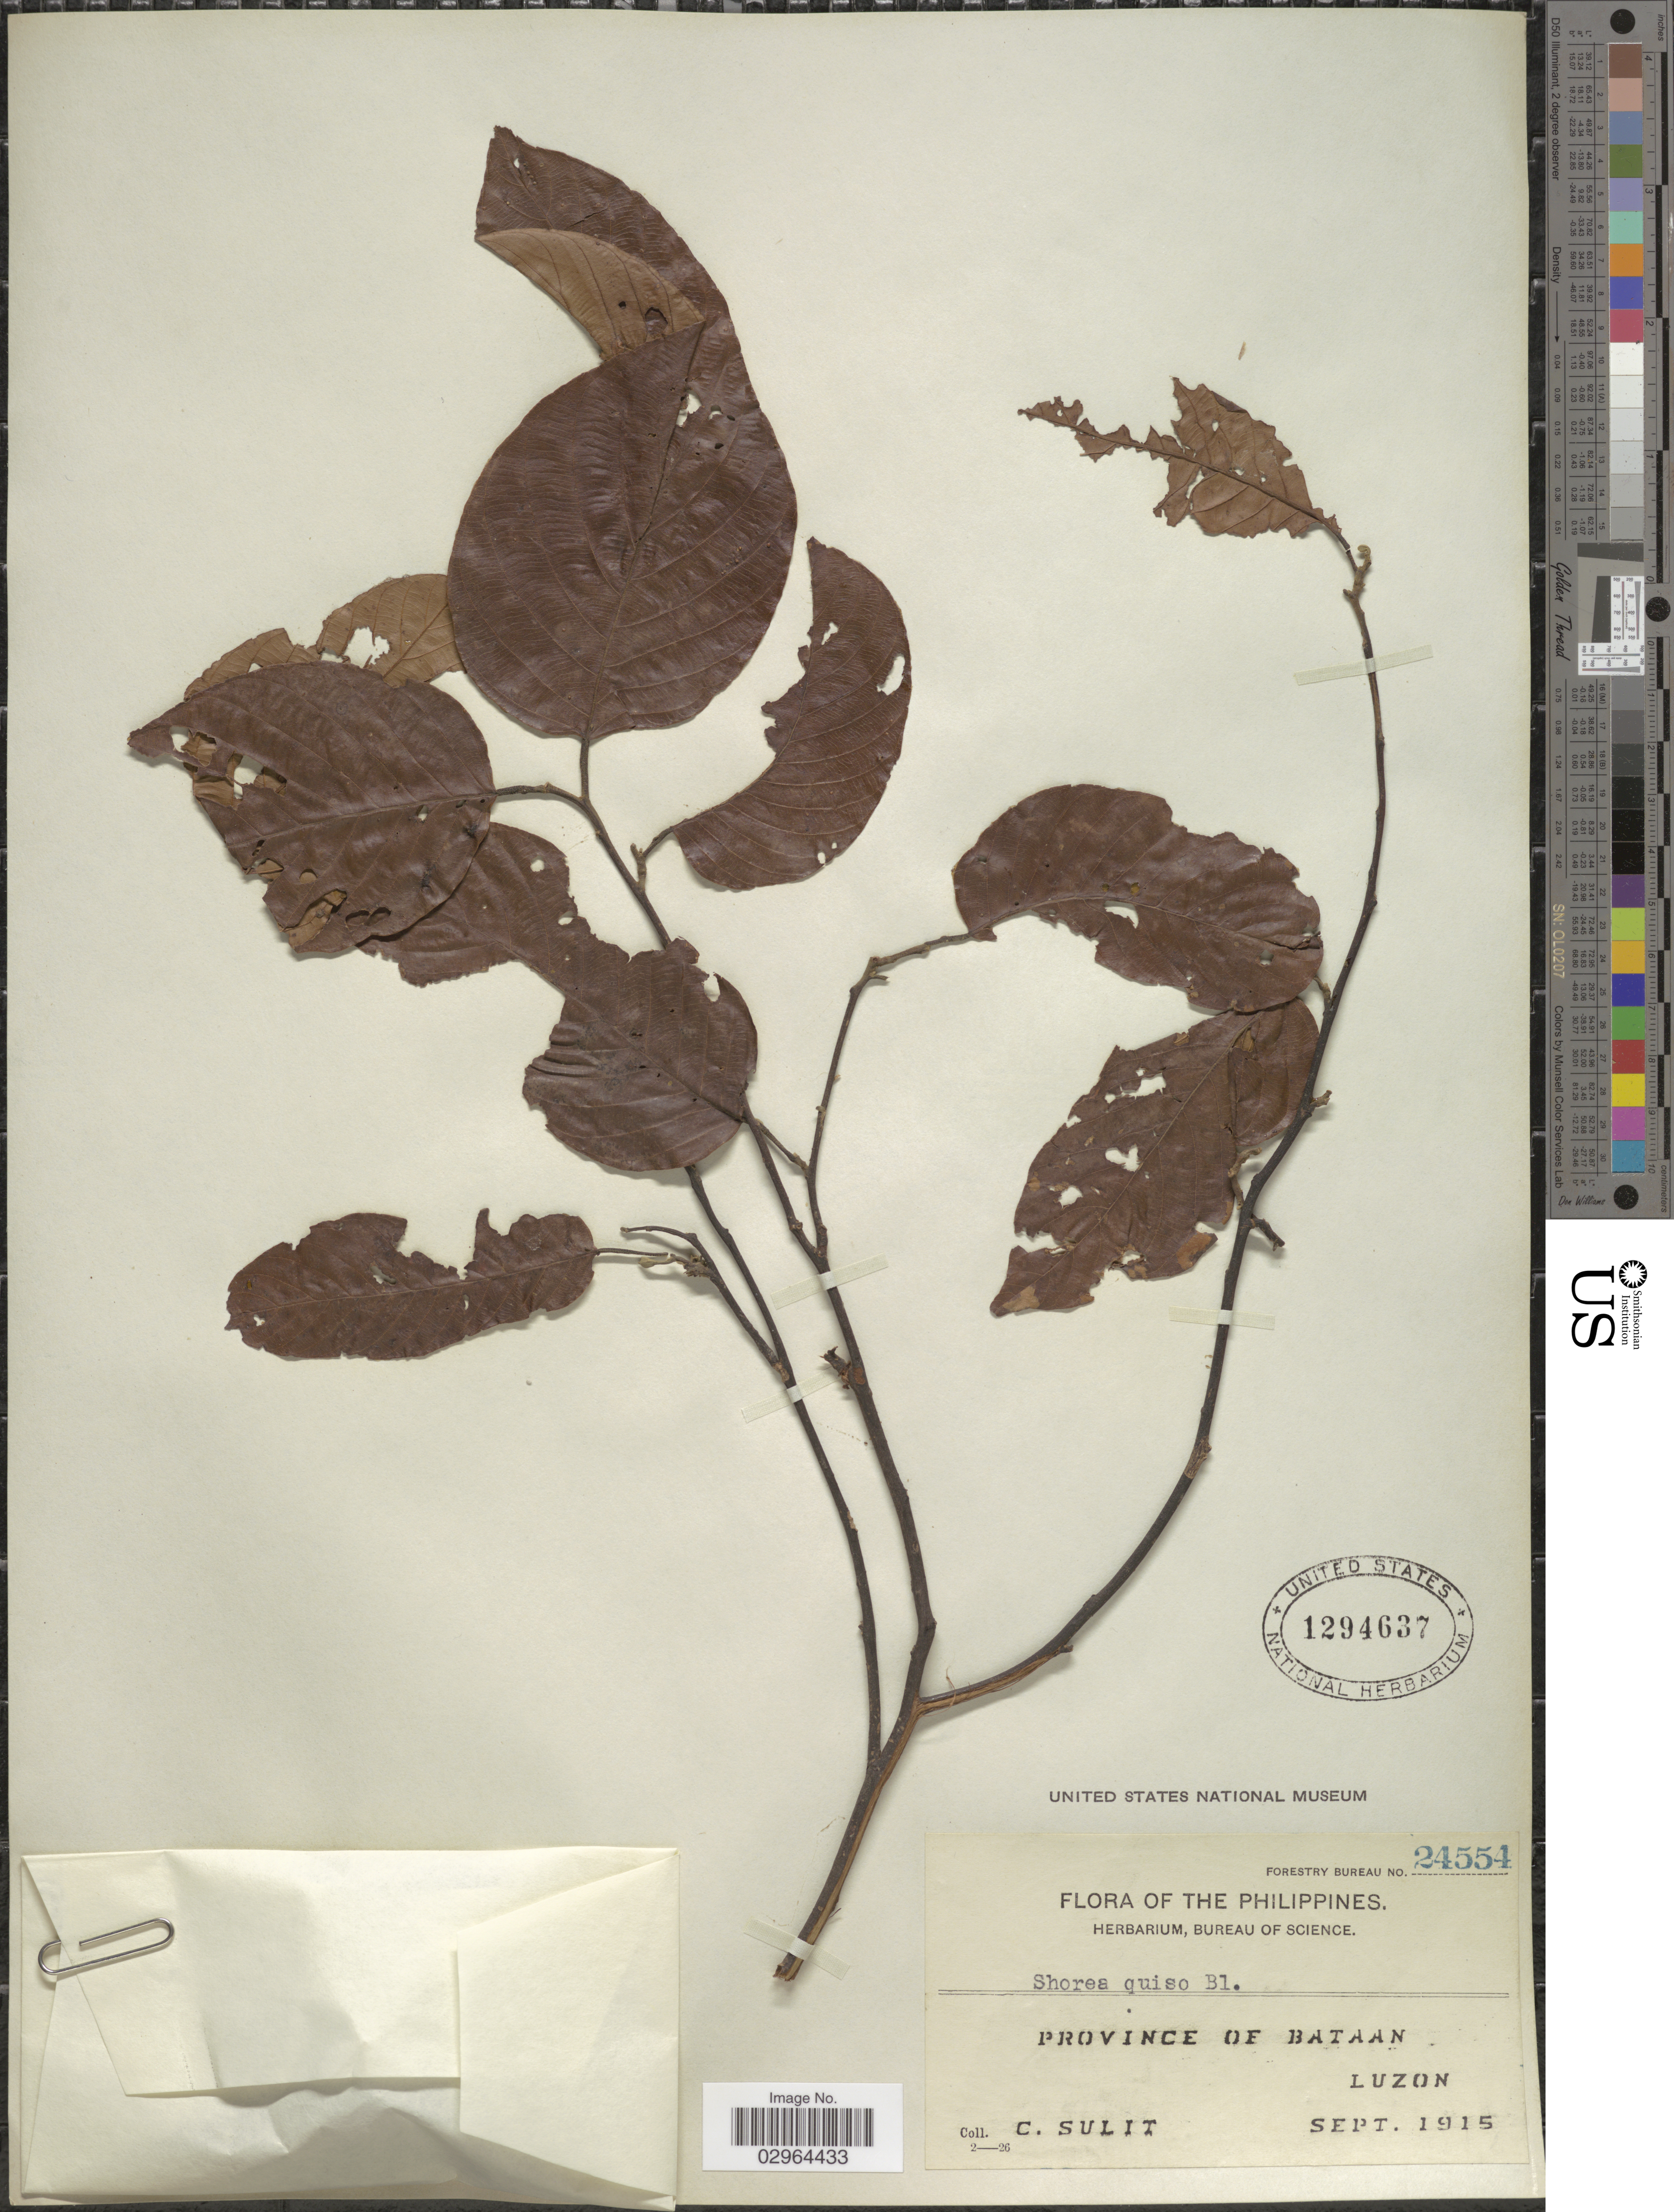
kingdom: Plantae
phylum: Tracheophyta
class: Magnoliopsida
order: Malvales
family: Dipterocarpaceae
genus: Shorea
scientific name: Shorea guiso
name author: (Blanco) Blume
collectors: C. Sulit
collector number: Forestry Bureau 24554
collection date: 1915-09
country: Philippines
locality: Province of Bataan, Luzon.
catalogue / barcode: US 1294637